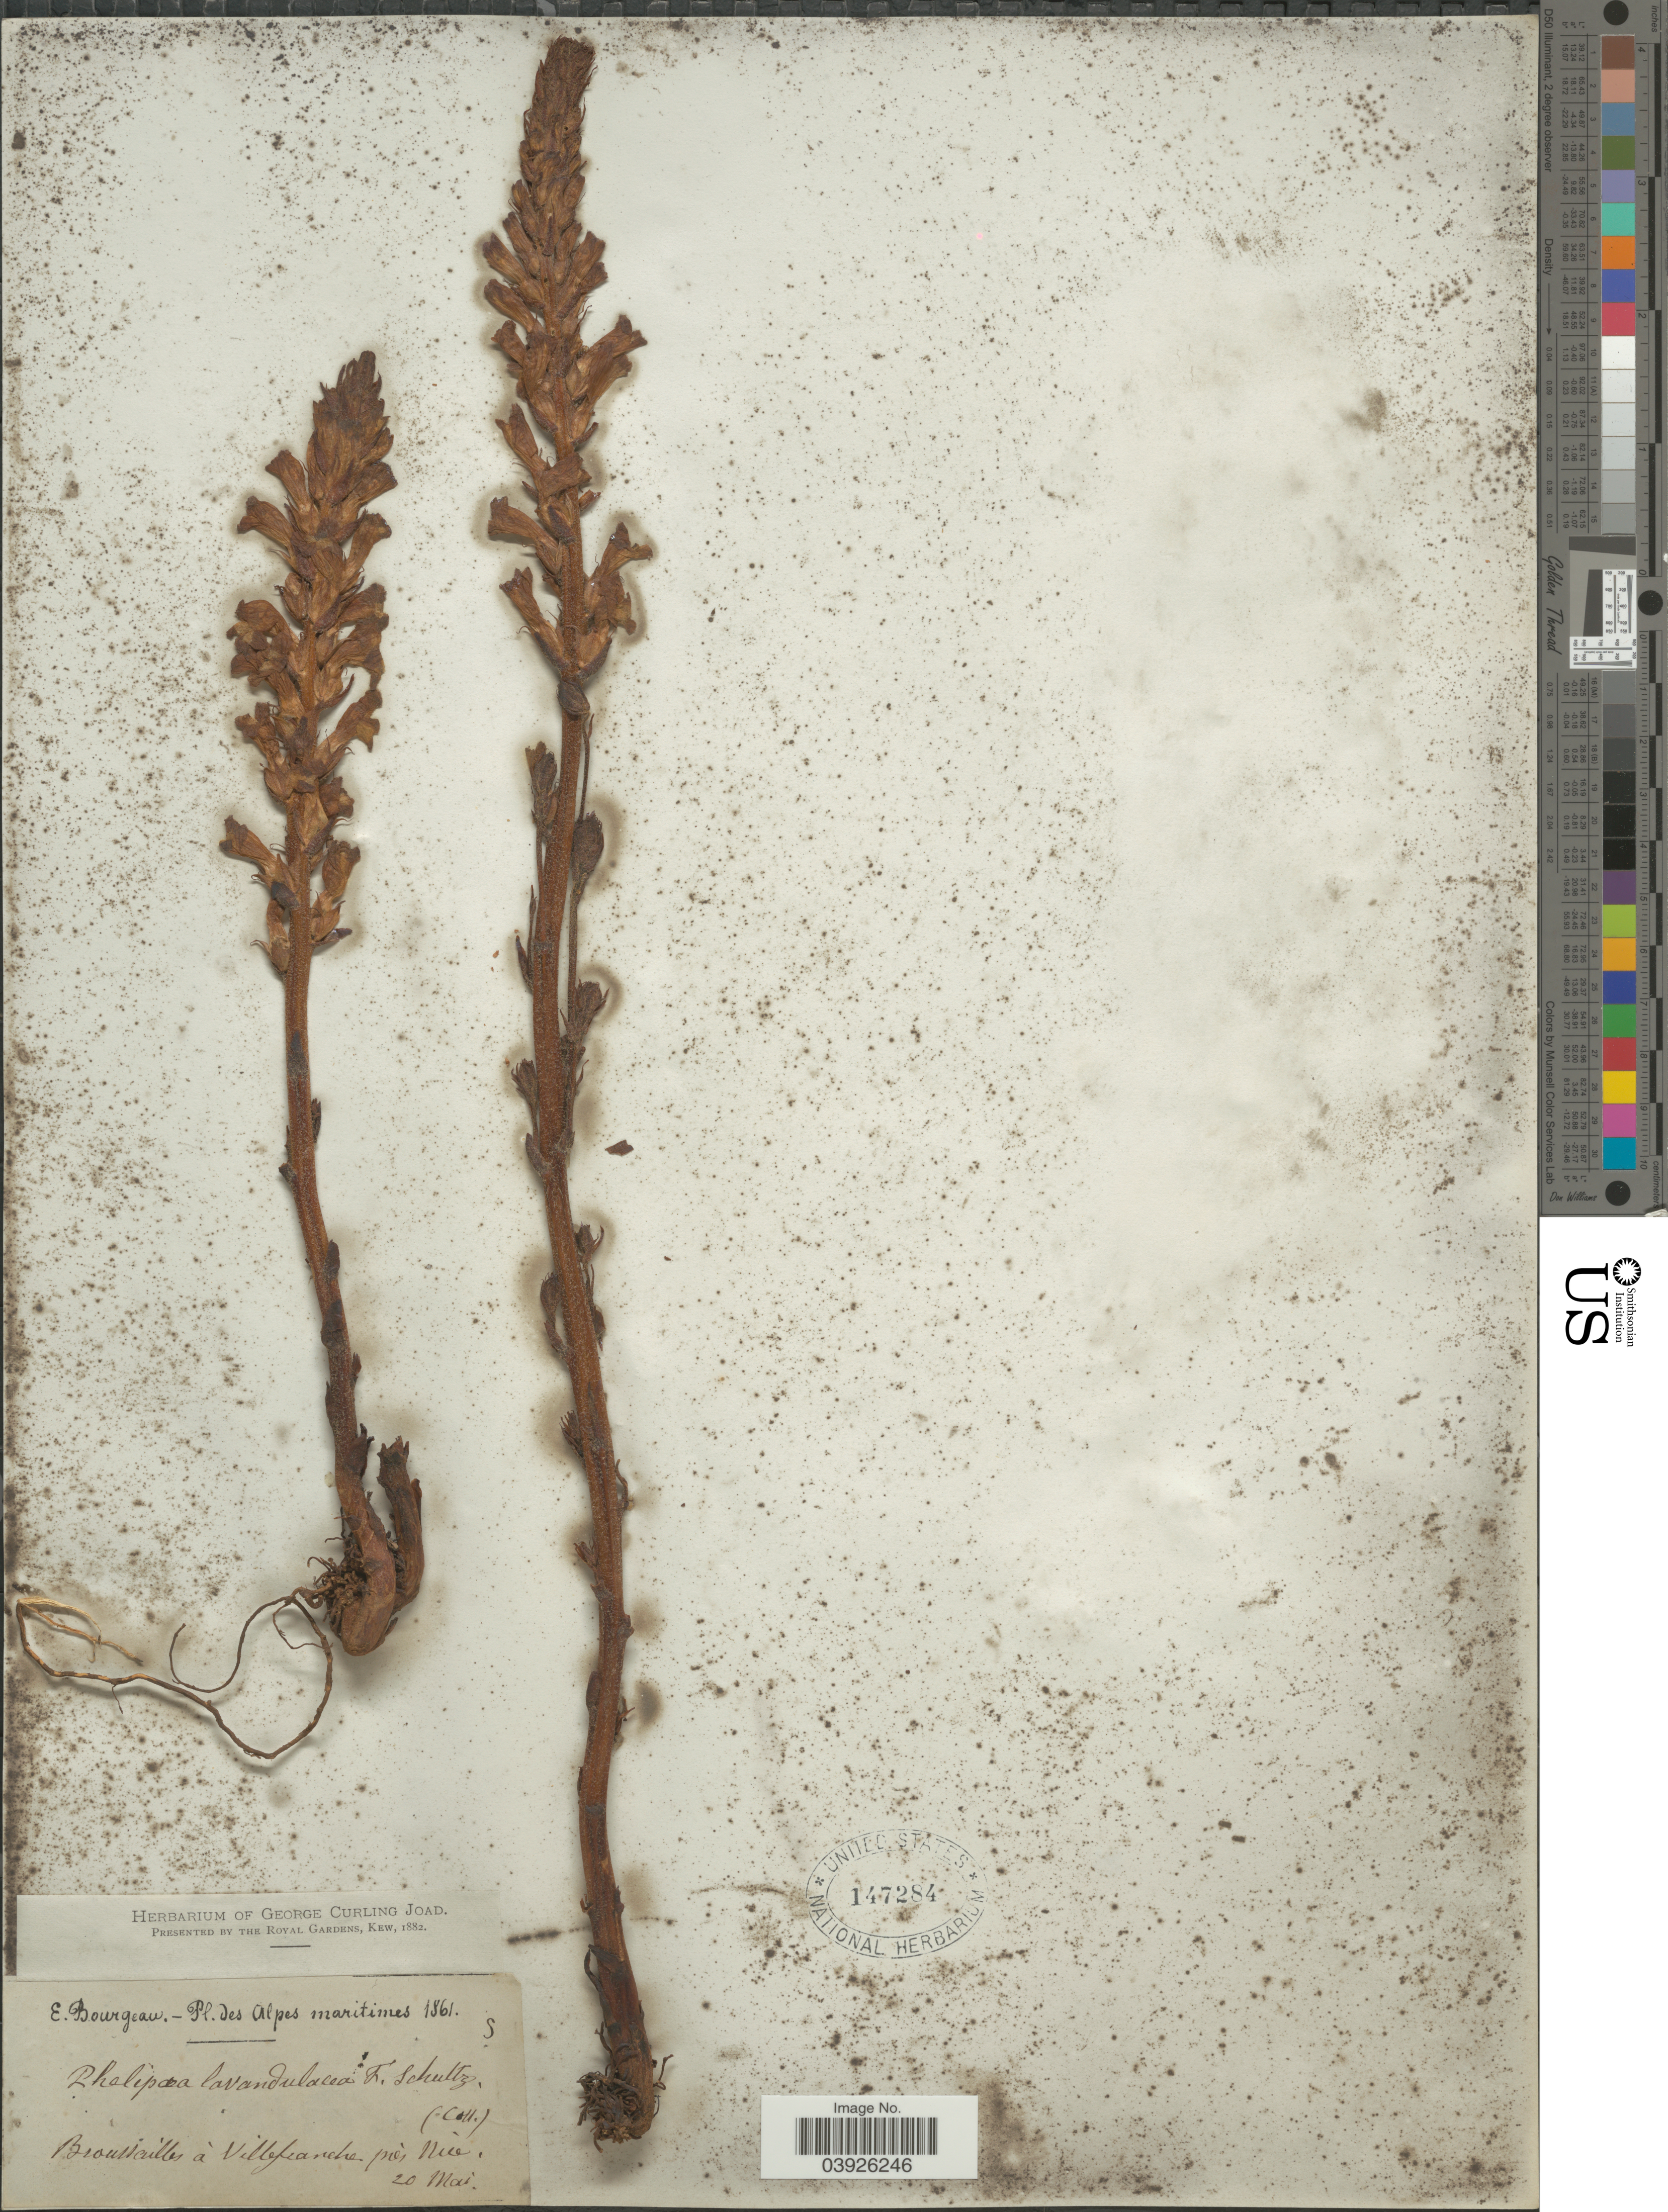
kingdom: Plantae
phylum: Tracheophyta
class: Magnoliopsida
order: Lamiales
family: Orobanchaceae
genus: Phelypaea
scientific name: Phelypaea lanuginosa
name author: C.A. Mey.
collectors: E. Bourgeau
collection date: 1861-05-20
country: France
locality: Alpes maritimes. Broussailas à Villefranche près Nice.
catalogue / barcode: US 147284